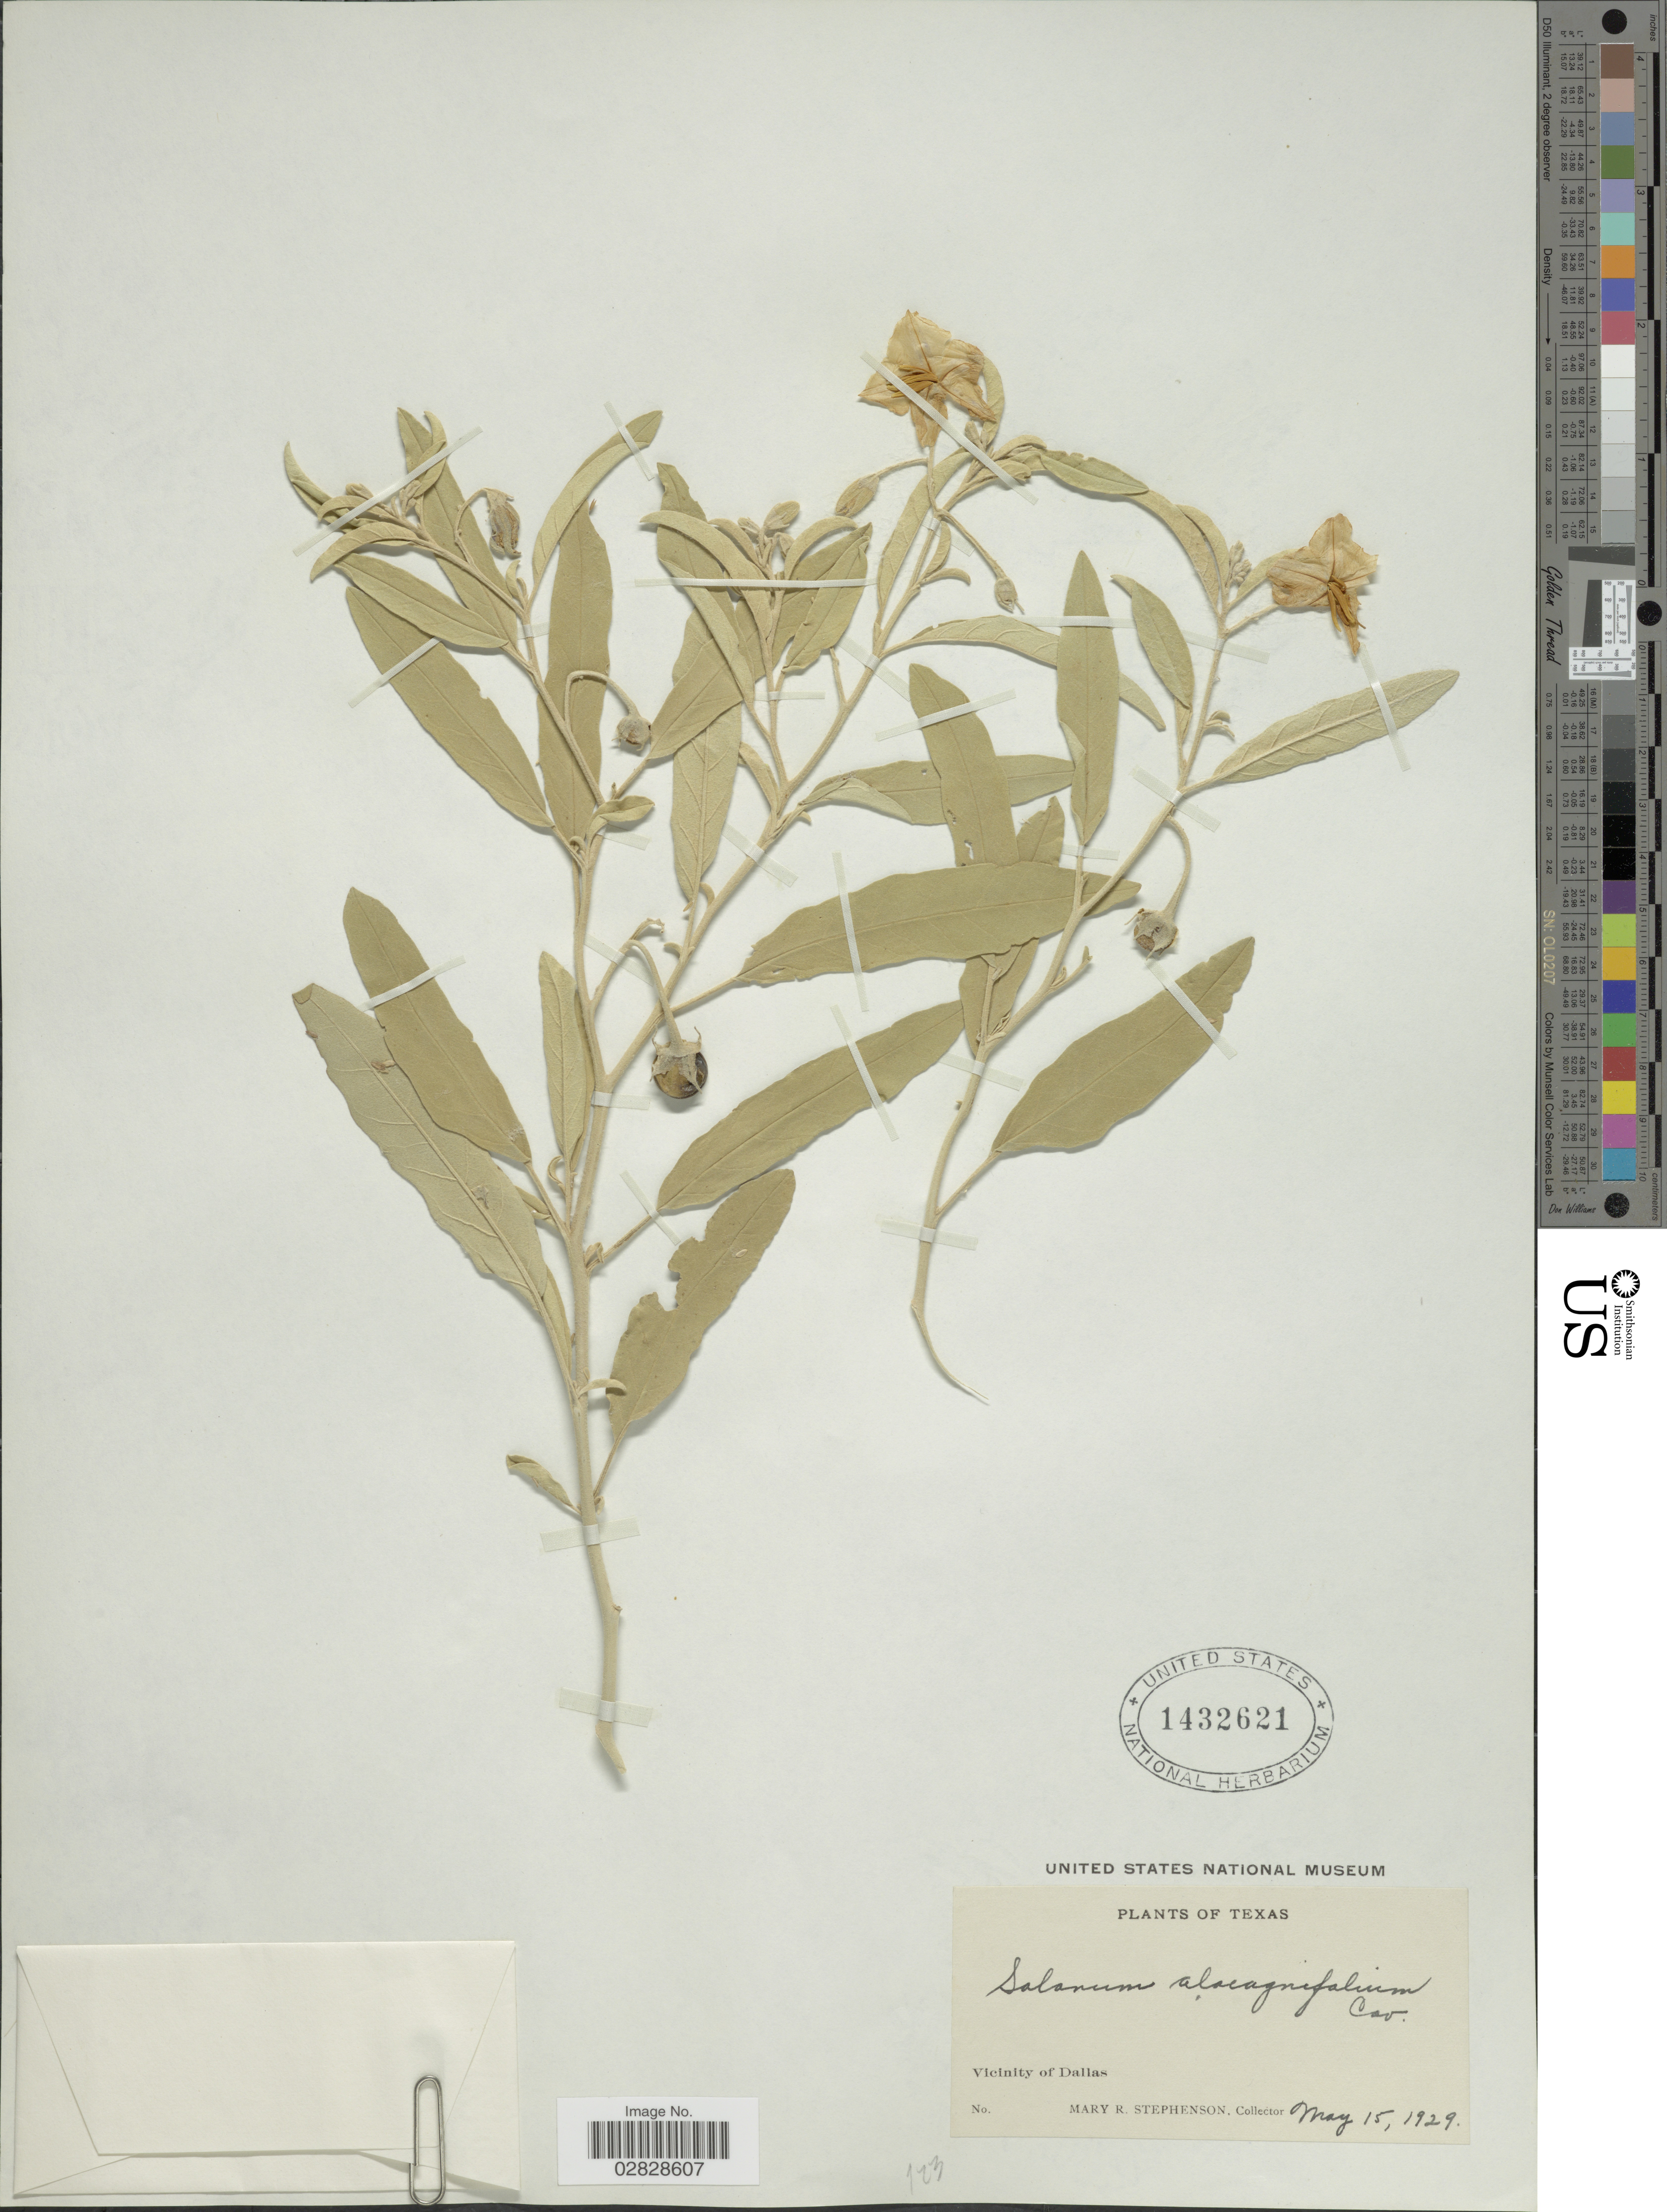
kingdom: Plantae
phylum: Tracheophyta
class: Magnoliopsida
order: Solanales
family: Solanaceae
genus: Solanum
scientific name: Solanum elaeagnifolium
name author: Cav.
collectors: M. Stephenson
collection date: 1929-05-15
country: United States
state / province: Texas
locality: Vicinity of Dallas.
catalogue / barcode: US 1432621